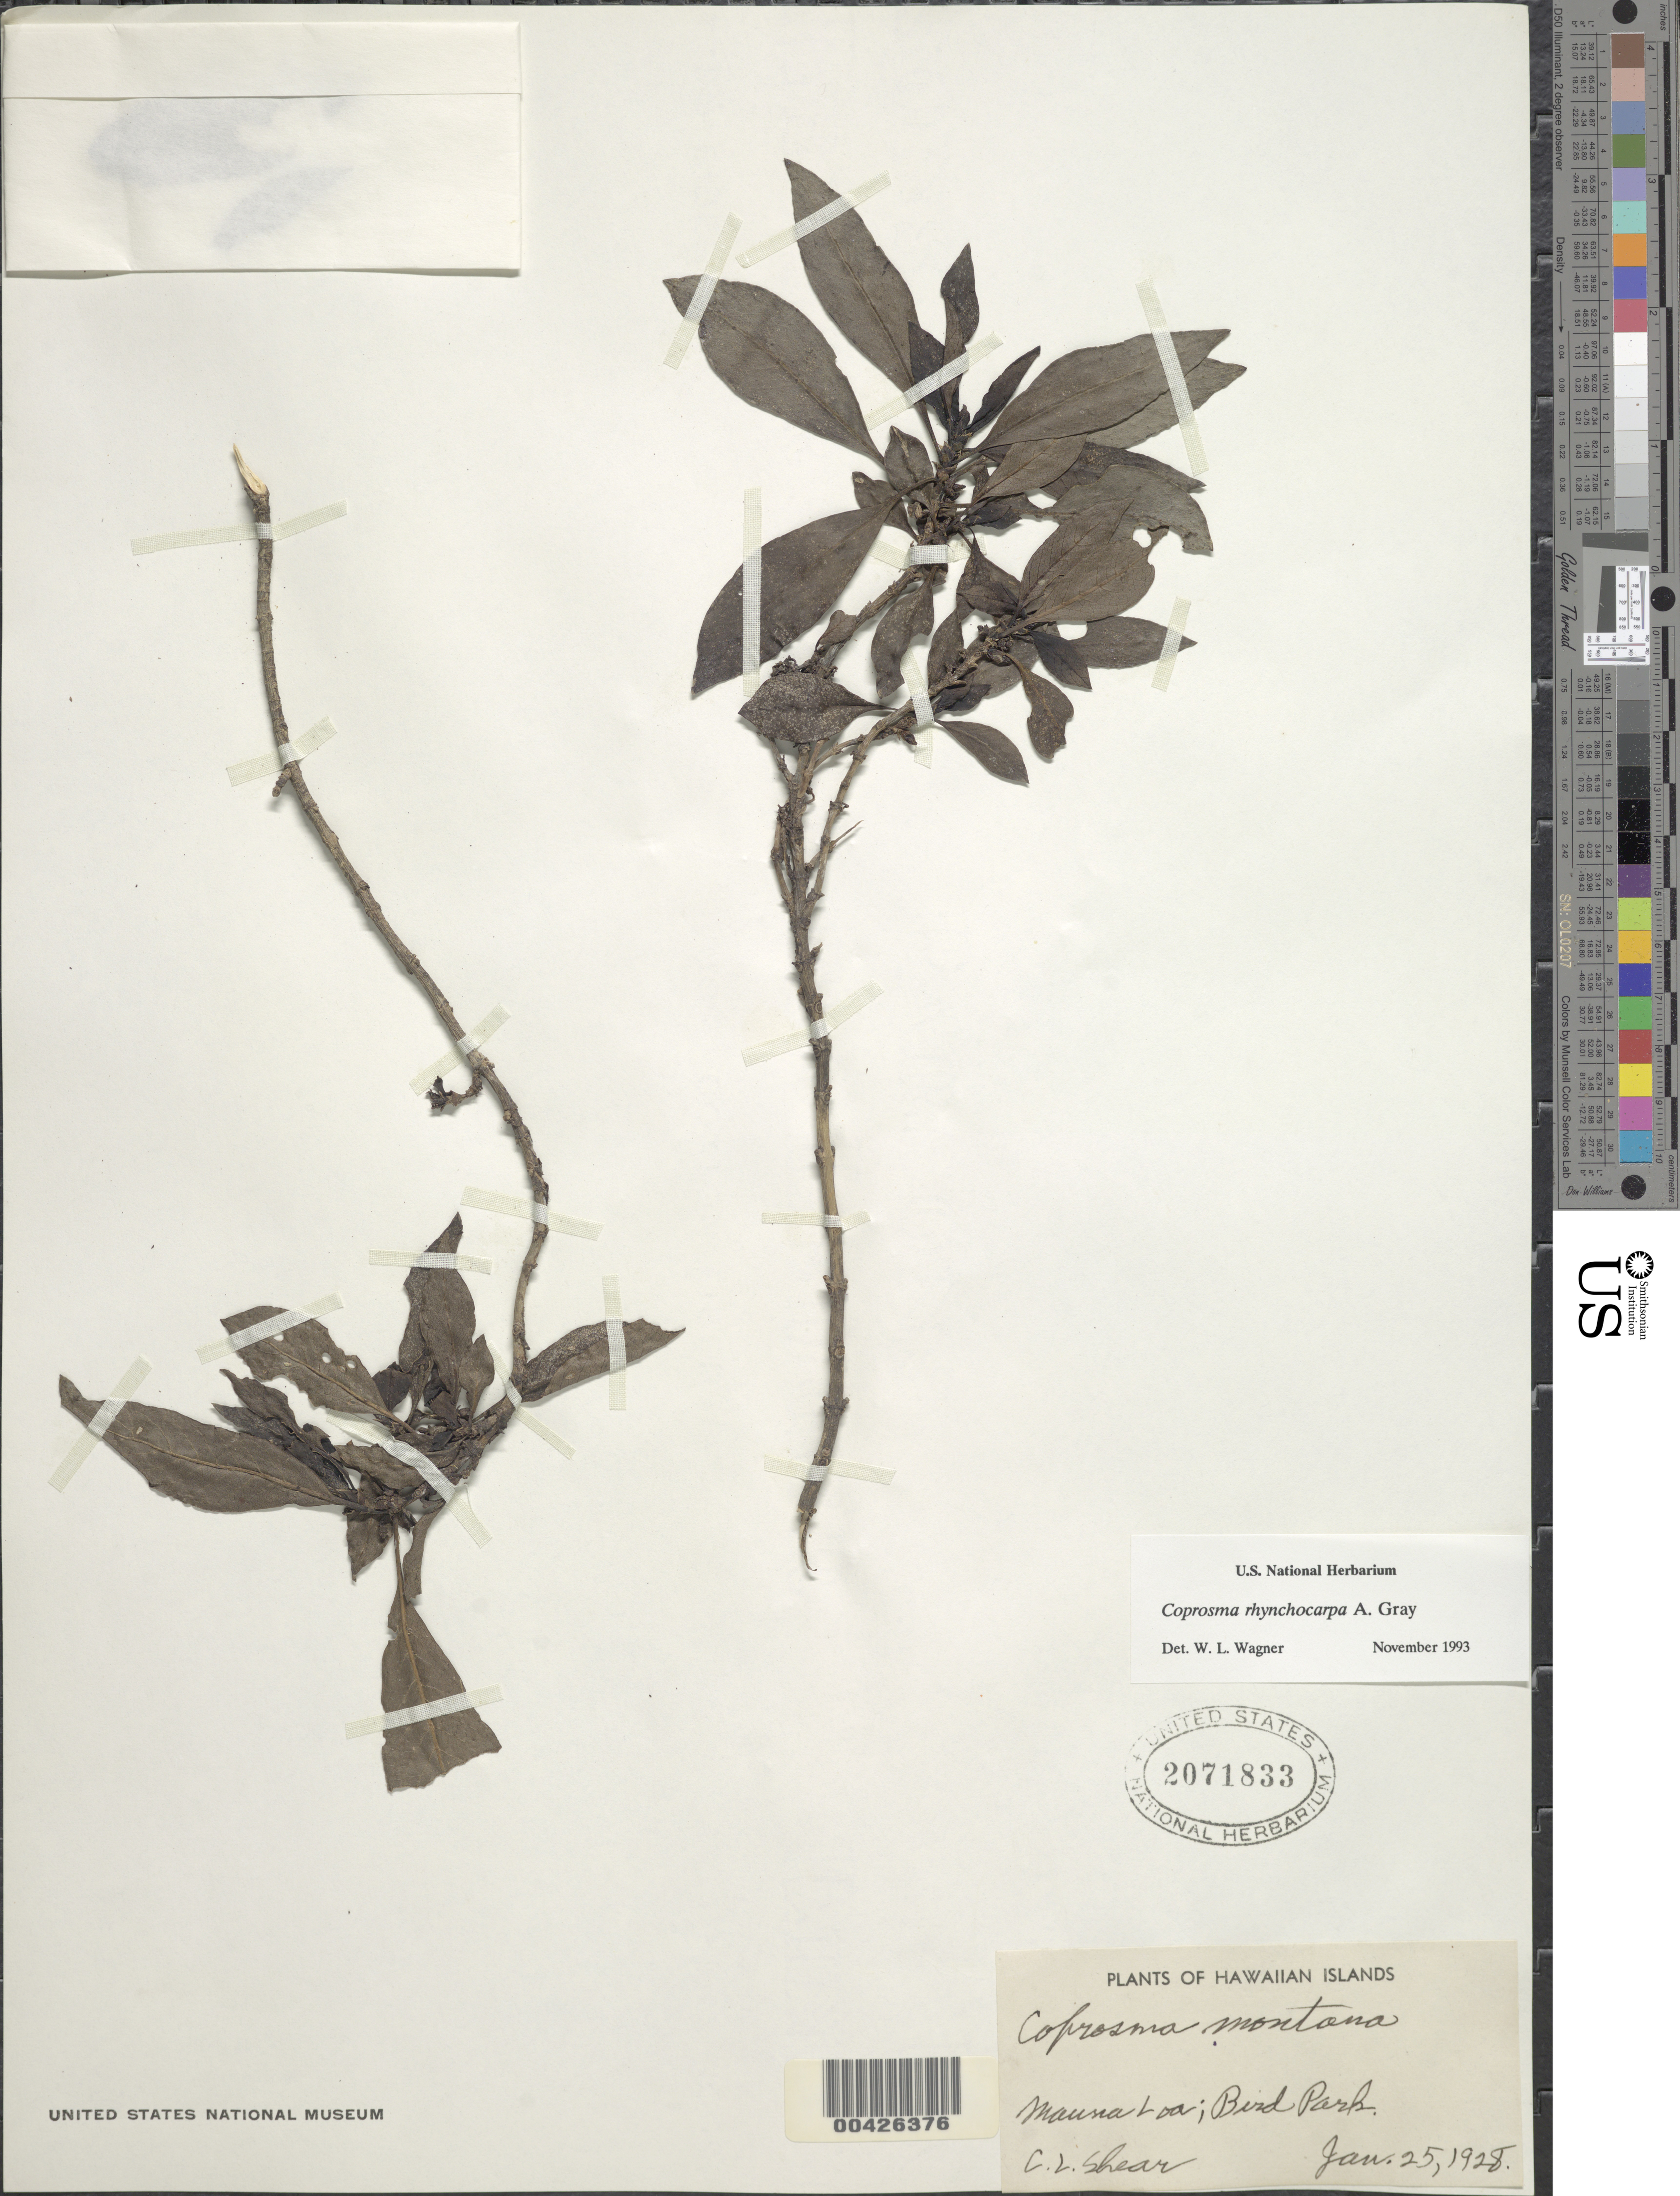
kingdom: Plantae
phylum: Tracheophyta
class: Magnoliopsida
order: Gentianales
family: Rubiaceae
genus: Coprosma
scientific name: Coprosma rhynchocarpa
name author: A. Gray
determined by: Wagner, W. L., (BOT), Smithsonian Institution - National Museum of Natural History (UNITED STATES)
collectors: C. L. Shear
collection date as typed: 25 Jan 1928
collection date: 1928-01-25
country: United States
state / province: Hawaii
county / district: Hawaii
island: Hawaii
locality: Mauna Loa, Bird Park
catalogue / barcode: US 2071833